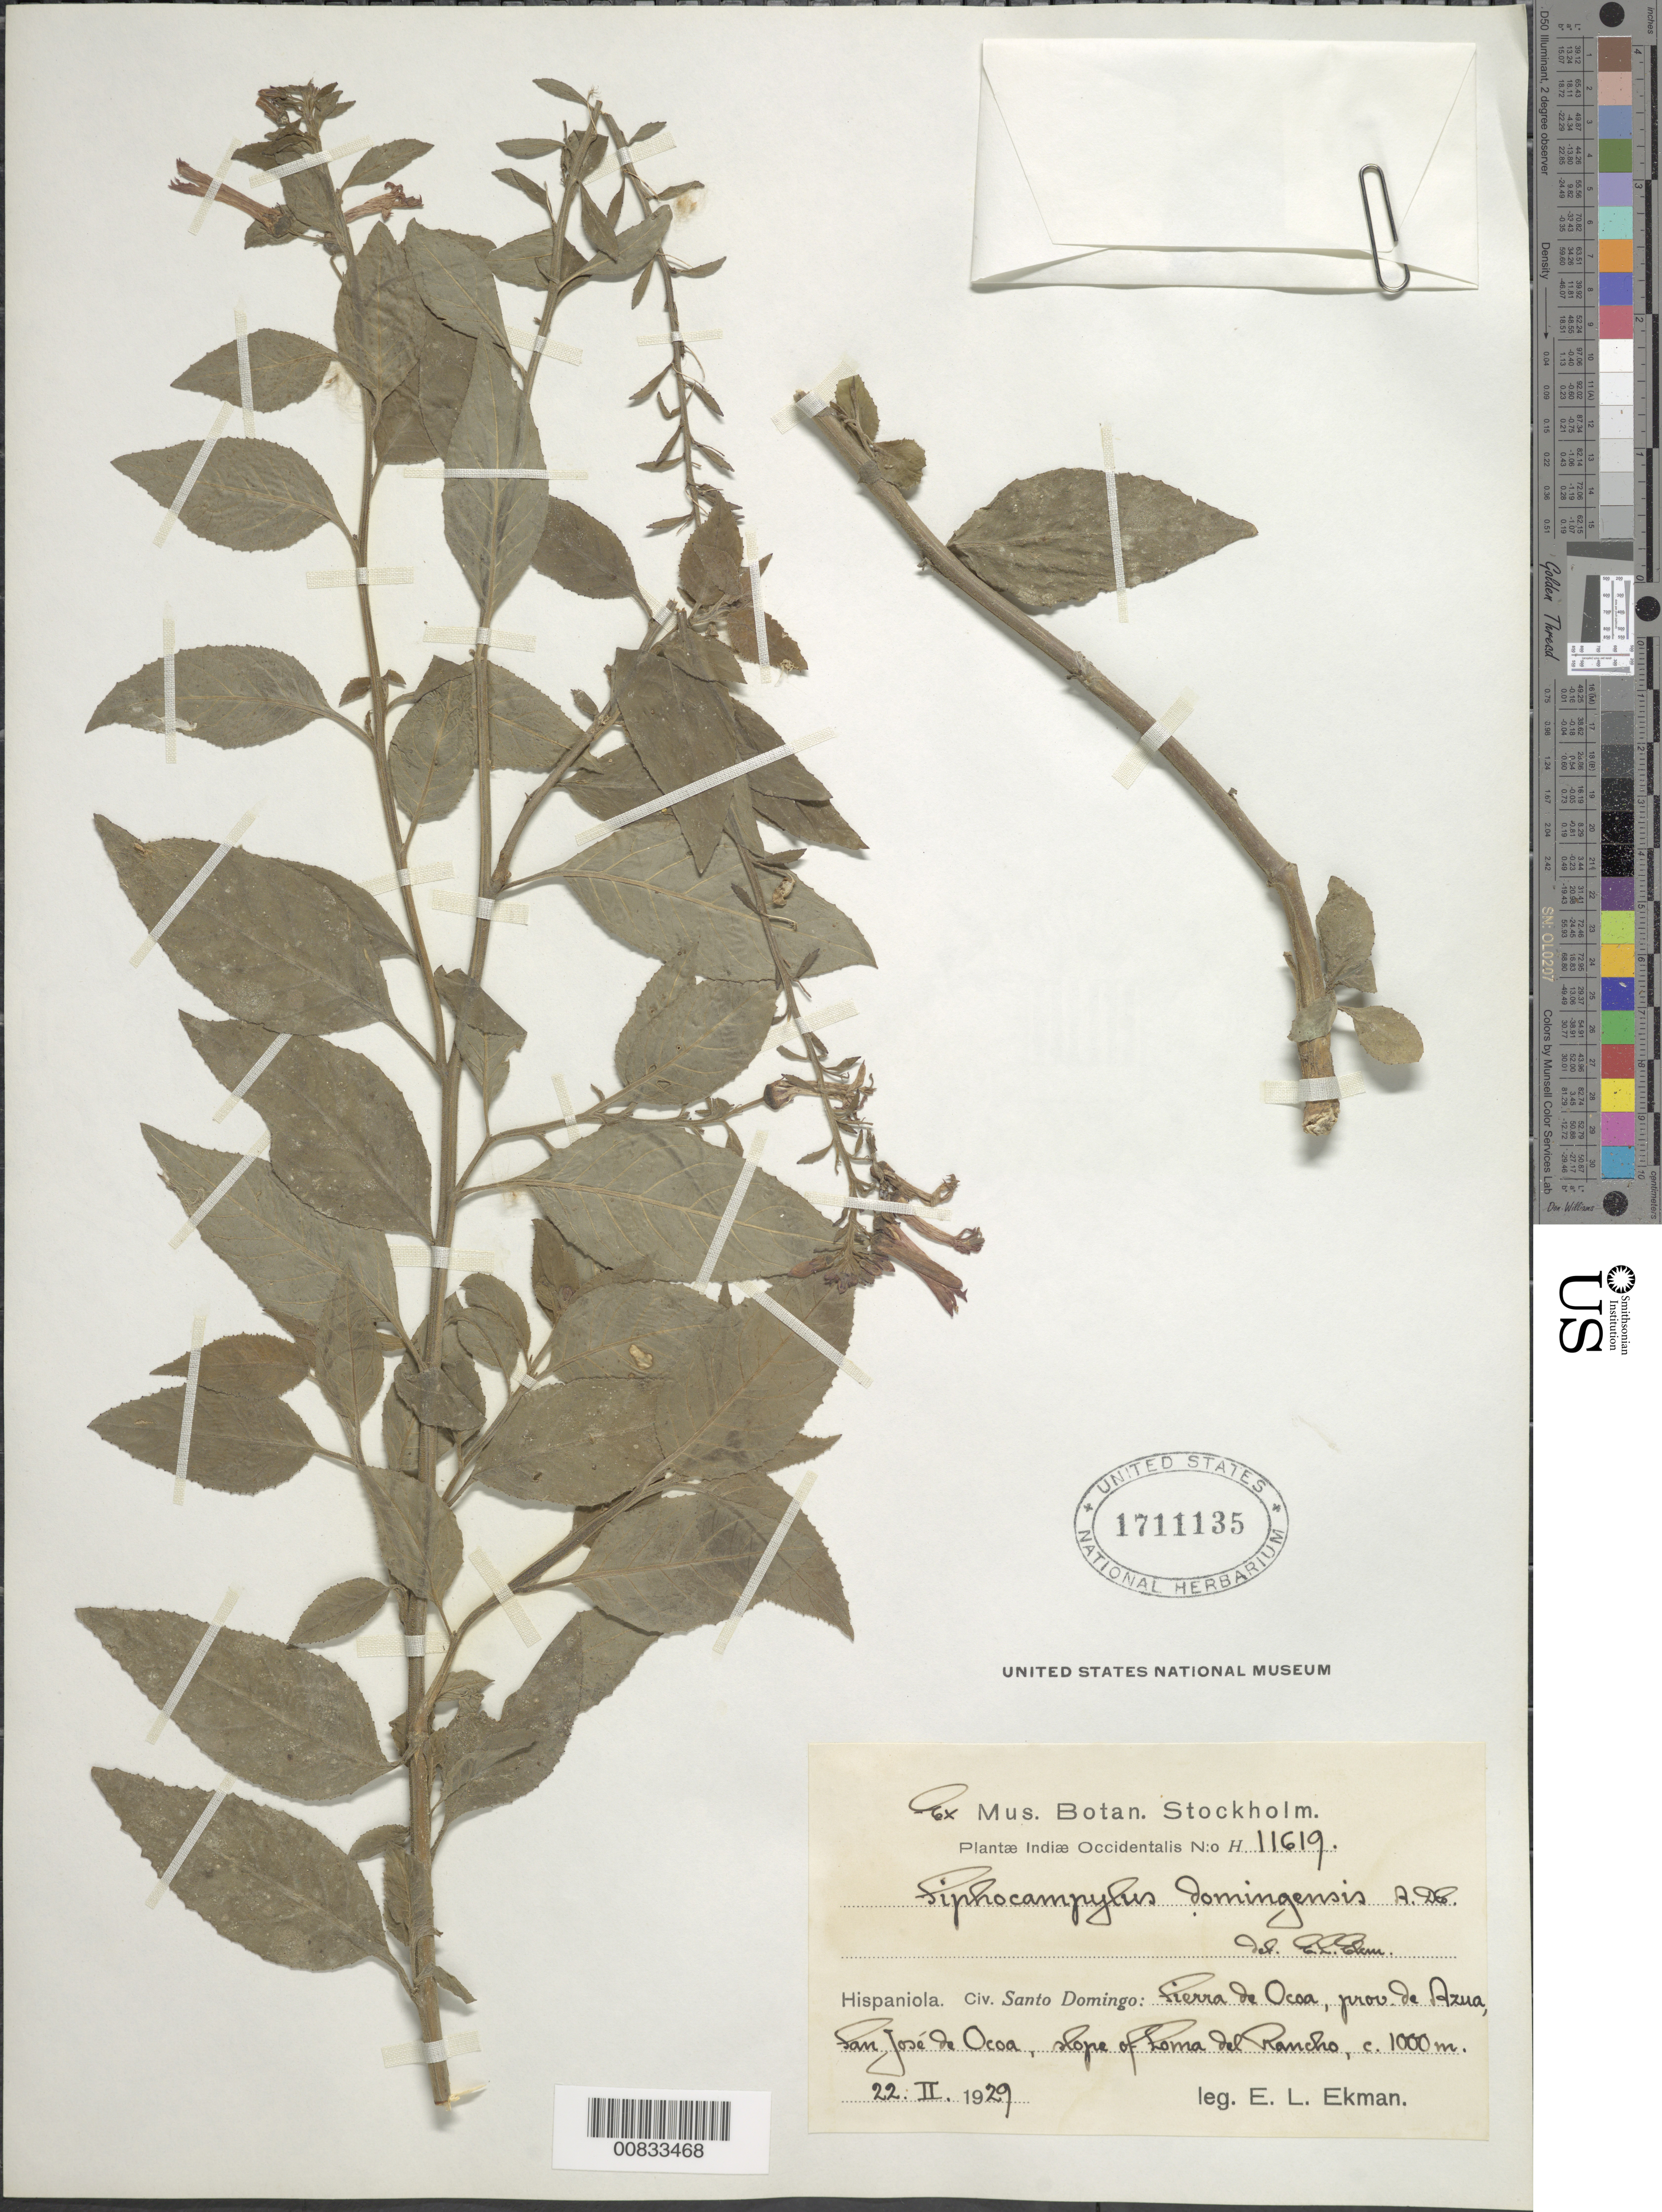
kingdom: Plantae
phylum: Tracheophyta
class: Magnoliopsida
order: Asterales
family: Campanulaceae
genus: Siphocampylus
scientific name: Siphocampylus domingensis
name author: A. DC.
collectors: E. L. Ekman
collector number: H 11619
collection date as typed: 22 Feb 1929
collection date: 1929-02-22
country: Dominican Republic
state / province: Azua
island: Hispaniola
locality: Sierra de Ocoa, San José de Ocoa, Loma del Rancho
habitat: Slope of loma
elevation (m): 1000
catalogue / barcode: US 1711135